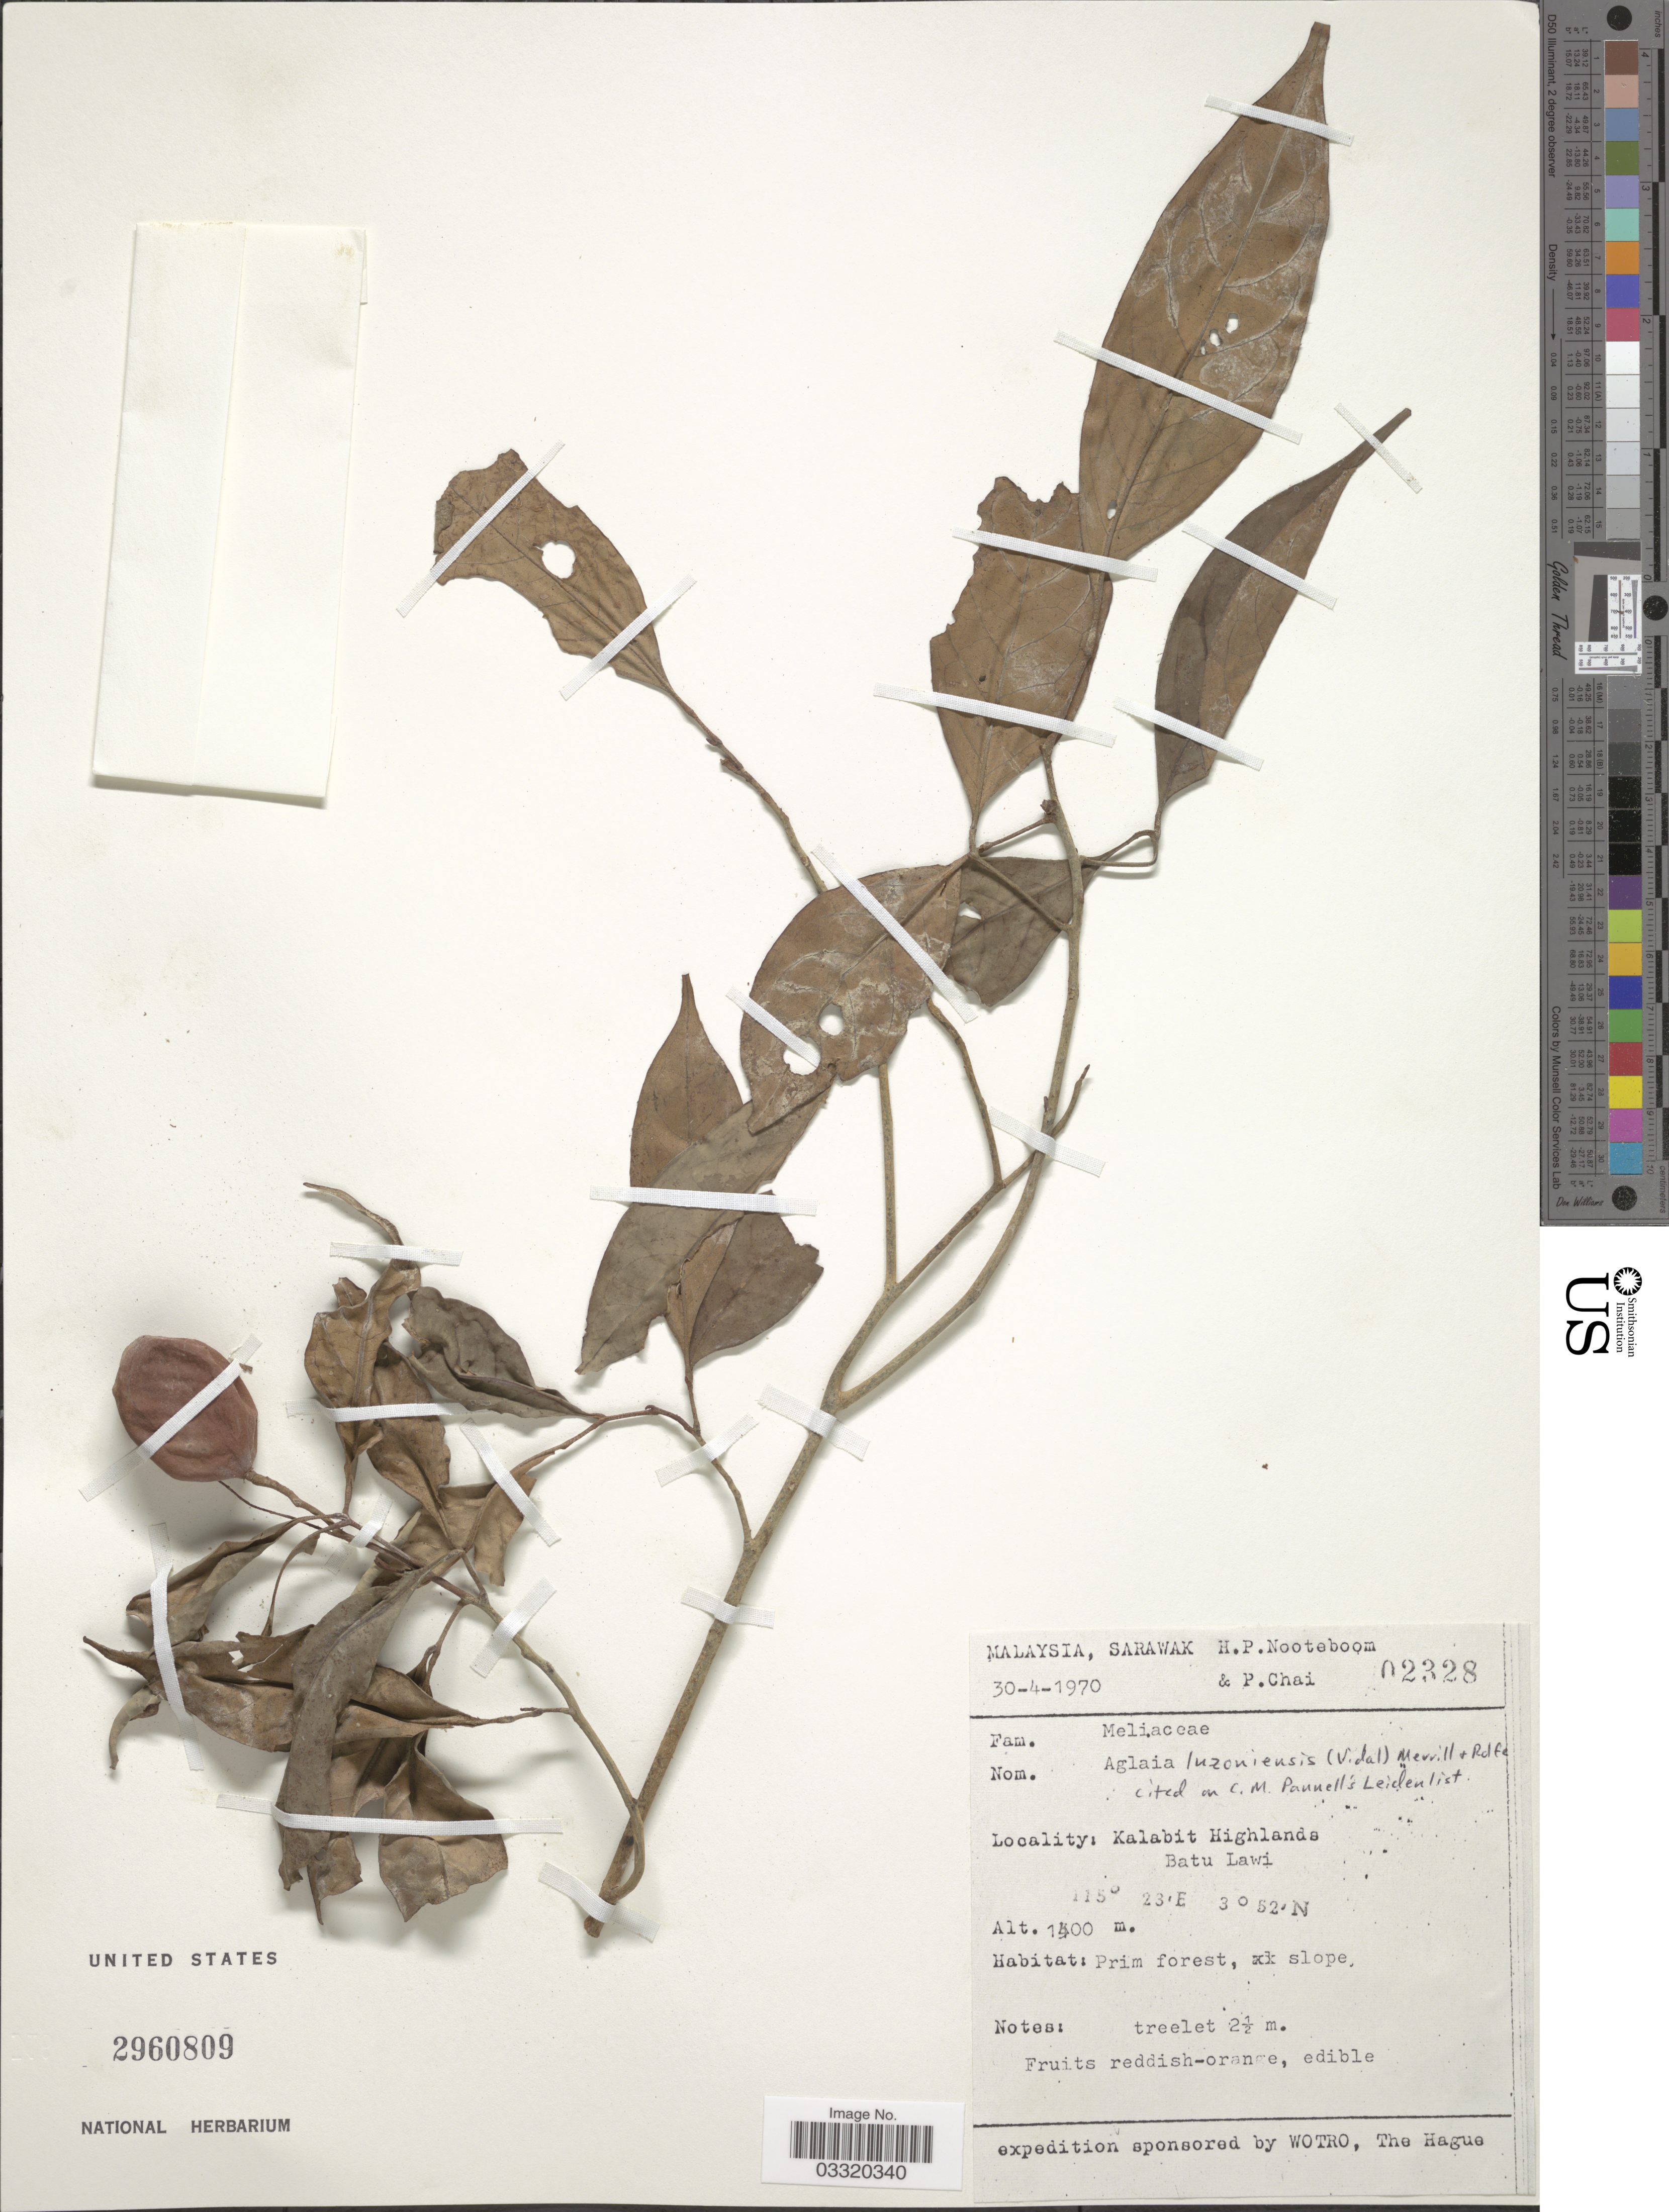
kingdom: Plantae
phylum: Tracheophyta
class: Magnoliopsida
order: Sapindales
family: Meliaceae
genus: Aglaia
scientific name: Aglaia luzoniensis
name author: (S. Vidal) Merr. & Rolfe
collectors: H. P. Nooteboom & P. Chai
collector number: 02328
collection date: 1970-04-30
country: Malaysia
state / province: Sarawak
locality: Kalabit Highlands. Batu Lawi.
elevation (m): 1400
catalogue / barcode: US 2960809